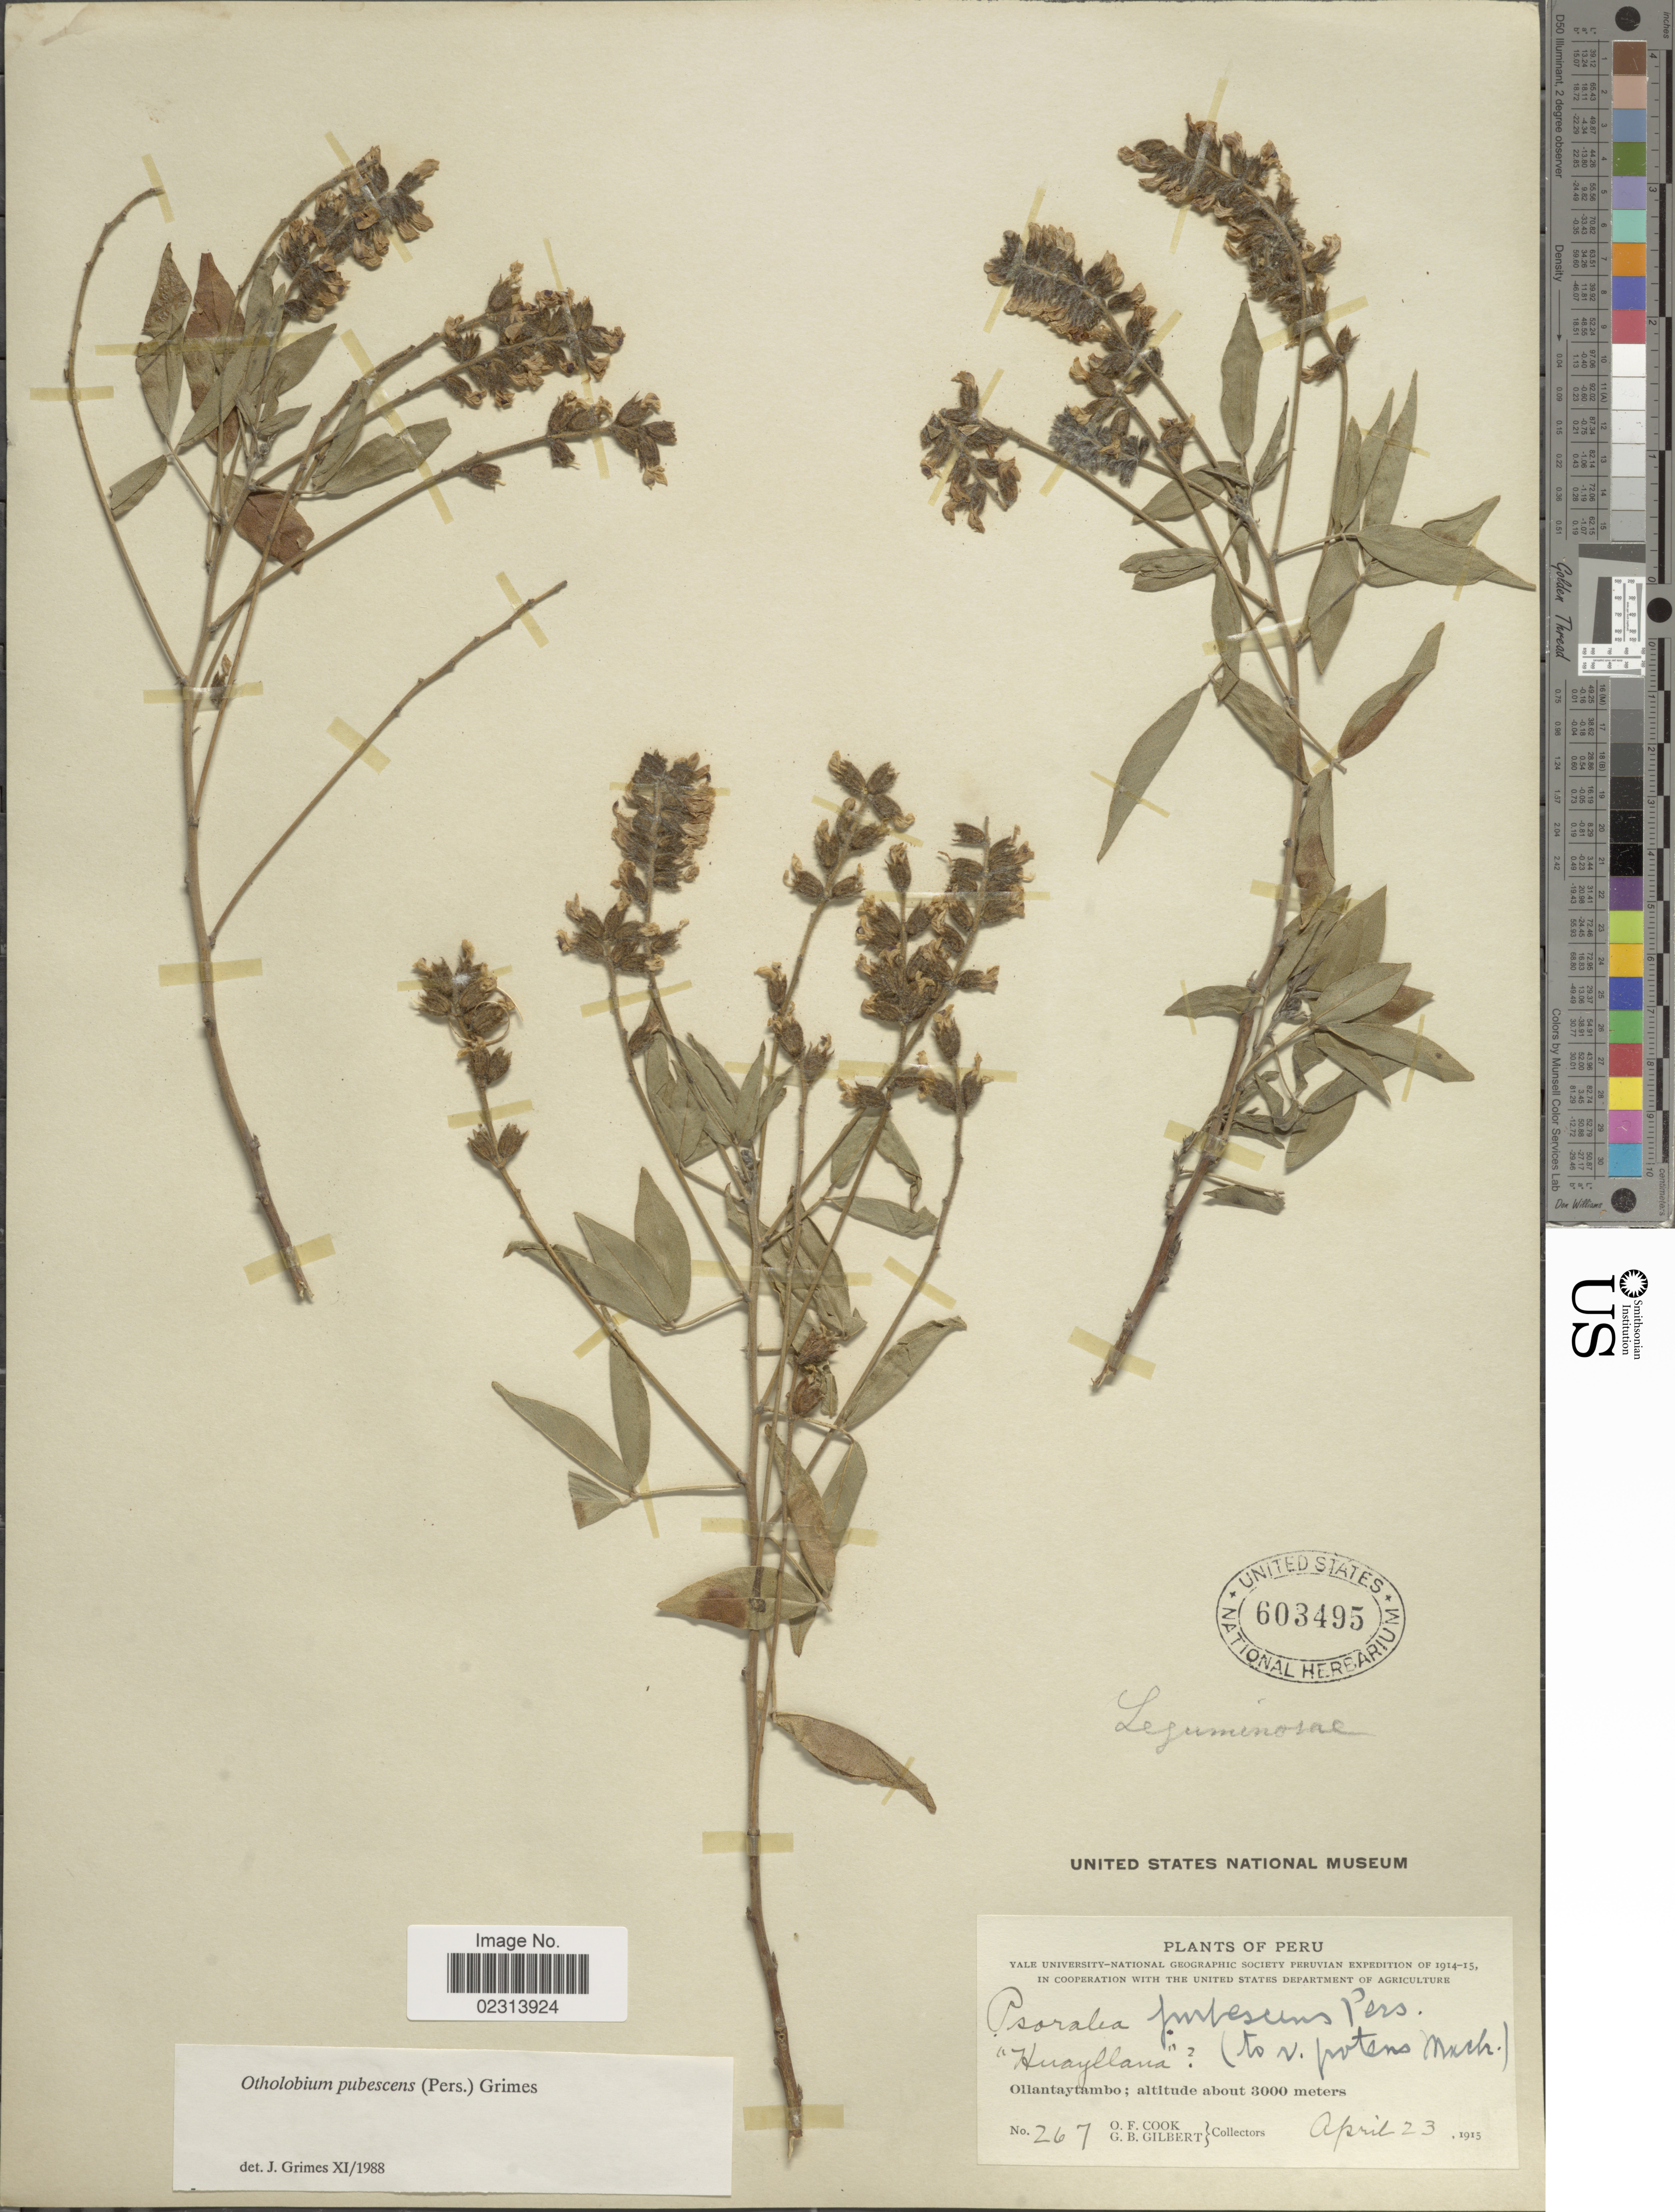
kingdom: Plantae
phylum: Tracheophyta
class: Magnoliopsida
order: Fabales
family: Fabaceae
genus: Otholobium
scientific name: Otholobium pubescens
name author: (Poir.) J.W. Grimes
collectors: O. F. Cook & G. B. Gilbert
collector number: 267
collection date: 1915-04-23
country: Peru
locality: Huayllana, Ollantaytamo, Phato 161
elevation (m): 3000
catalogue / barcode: US 603495